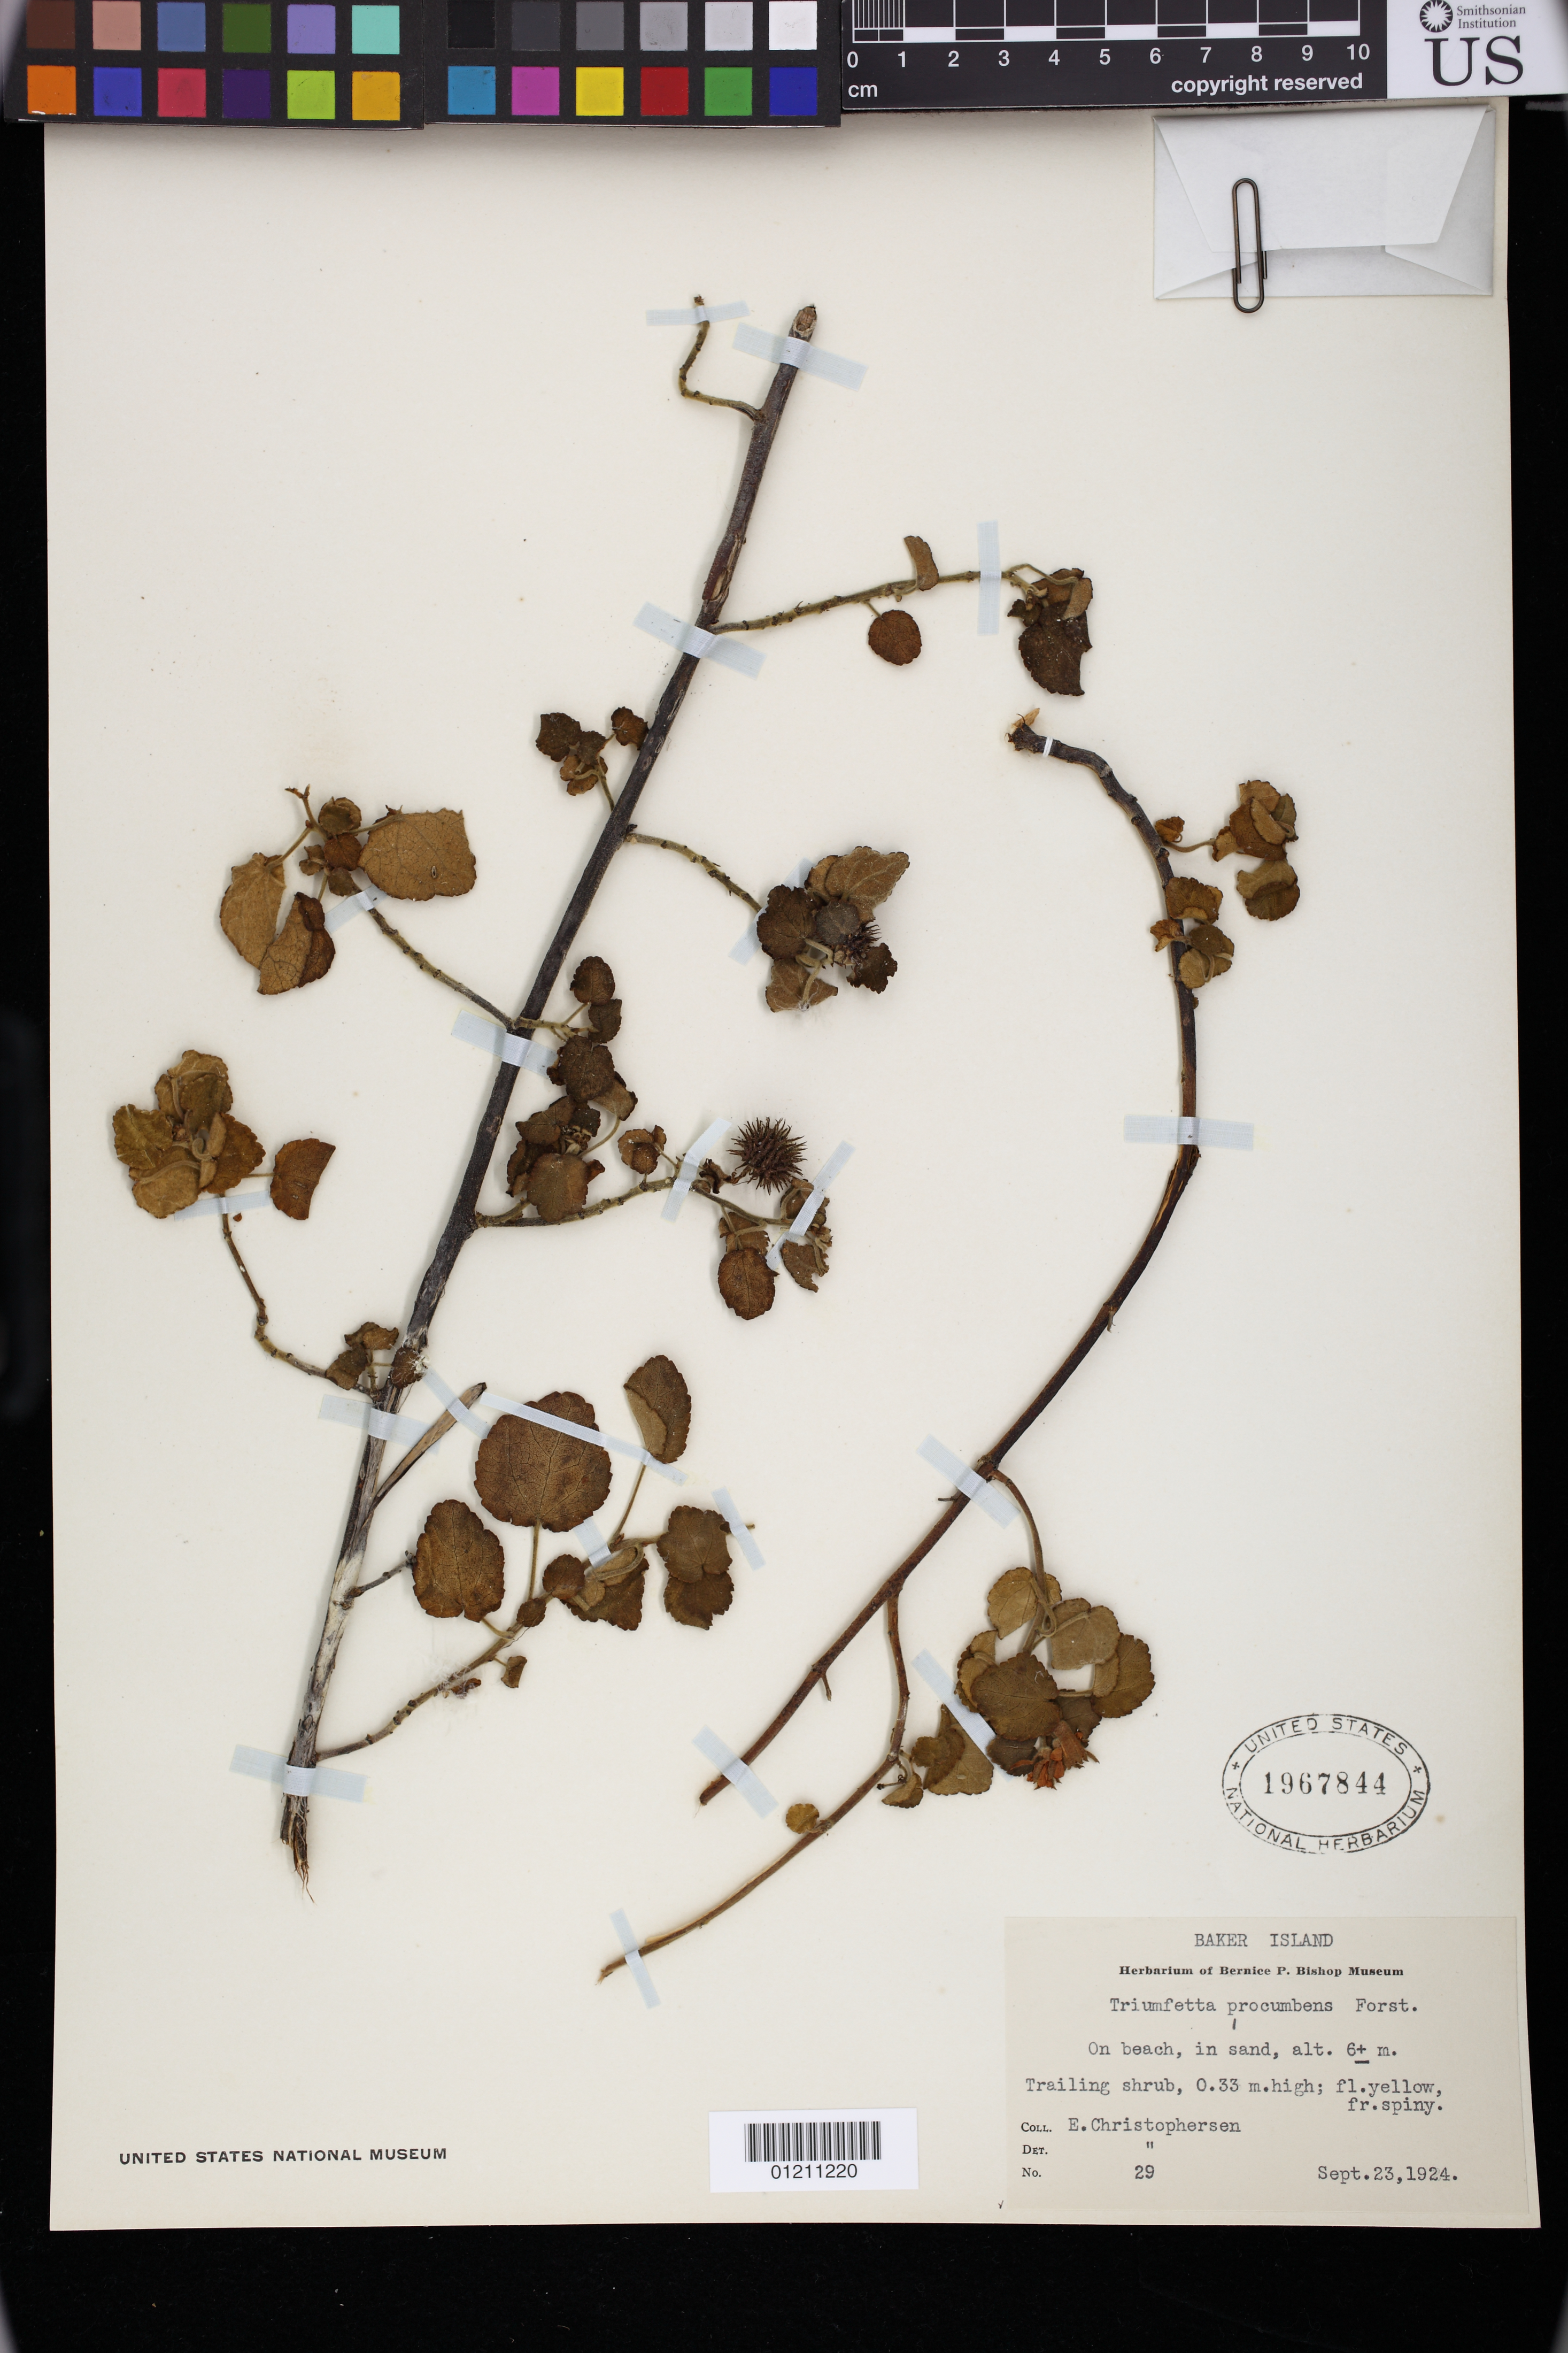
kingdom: Plantae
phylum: Tracheophyta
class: Magnoliopsida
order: Malvales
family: Malvaceae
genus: Triumfetta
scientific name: Triumfetta procumbens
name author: G. Forst.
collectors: E. Christophersen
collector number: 29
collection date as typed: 23 Sep 1924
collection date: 1924-09-23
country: U.S. Administered Pacific Islands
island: Baker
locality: Baker Island, on beach, in sand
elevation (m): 6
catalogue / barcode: US 1967844